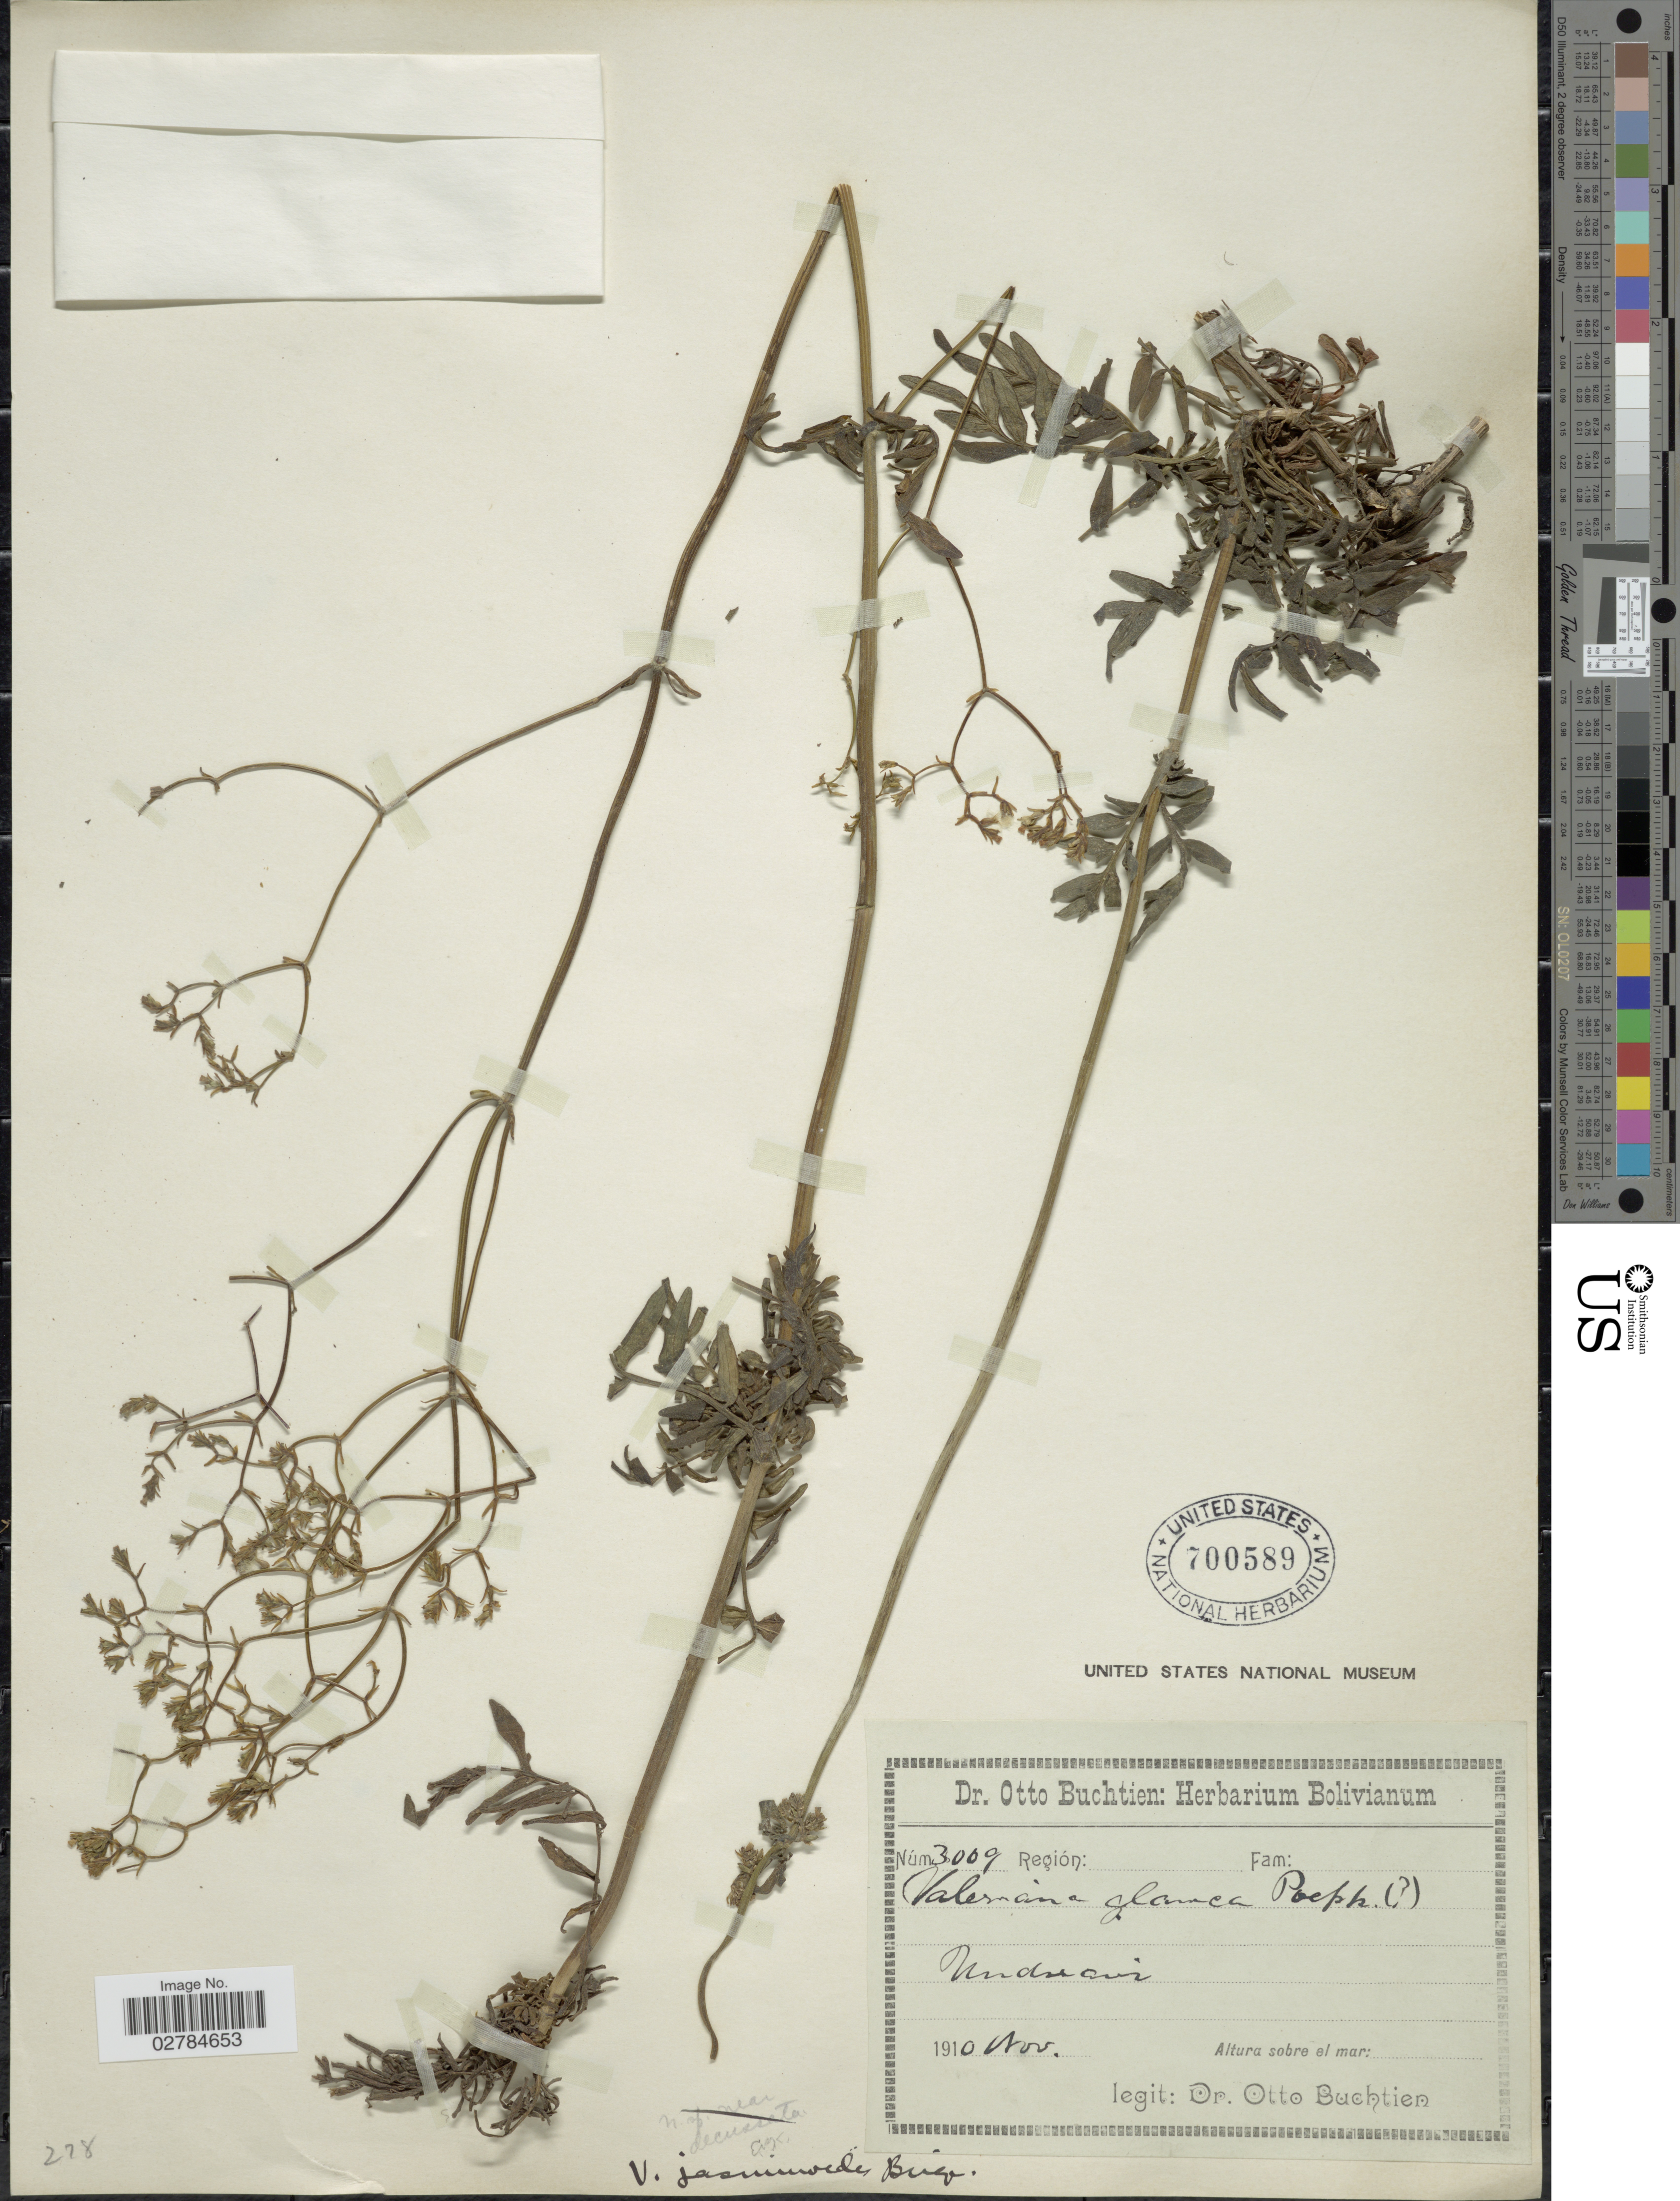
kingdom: Plantae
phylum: Tracheophyta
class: Magnoliopsida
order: Dipsacales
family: Caprifoliaceae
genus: Valeriana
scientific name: Valeriana jasminoides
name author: Briq.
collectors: O. Buchtien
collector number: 3009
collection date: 1910-11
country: Bolivia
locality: Unduavi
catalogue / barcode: US 700589